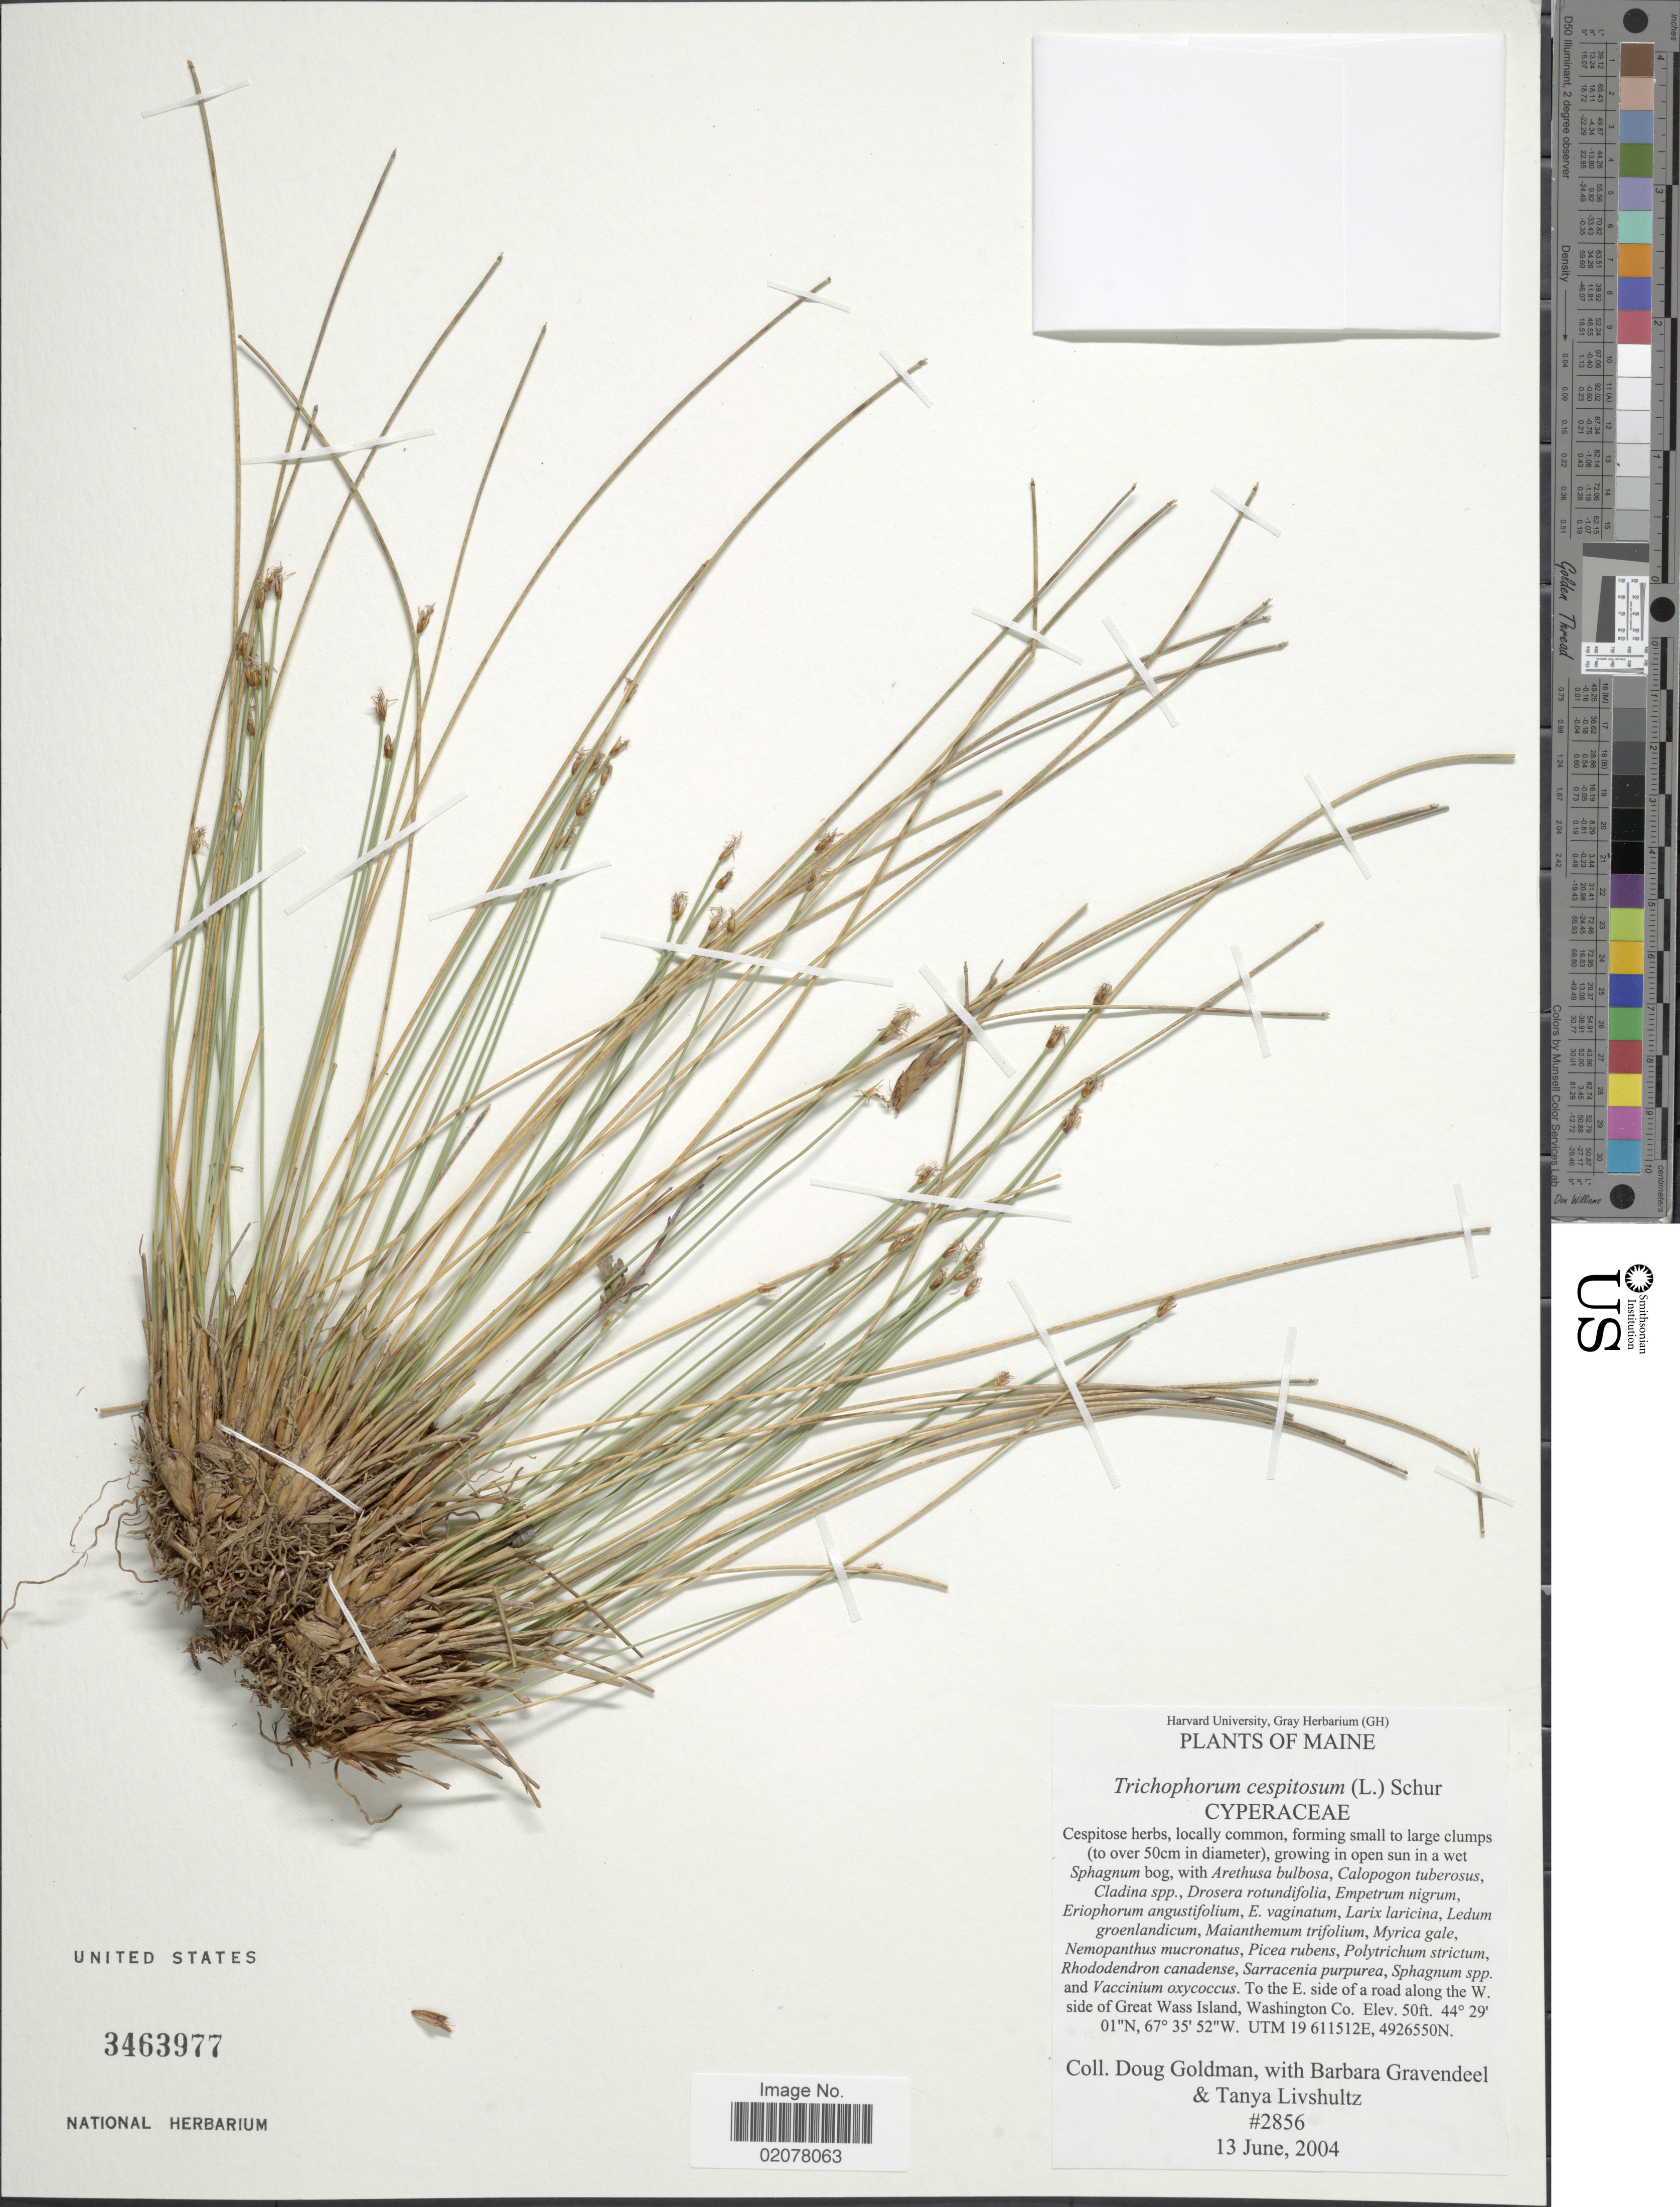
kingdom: Plantae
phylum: Tracheophyta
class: Liliopsida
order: Poales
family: Cyperaceae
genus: Trichophorum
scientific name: Trichophorum cespitosum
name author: (L.) Hartm.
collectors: D. Goldman, B. Gravendeel & T. Livshultz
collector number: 2856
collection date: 2004-06-13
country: United States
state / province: Maine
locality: To the E. side of a road along the W. side of Great Wass Island, Washington Co.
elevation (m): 15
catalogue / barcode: US 3463977